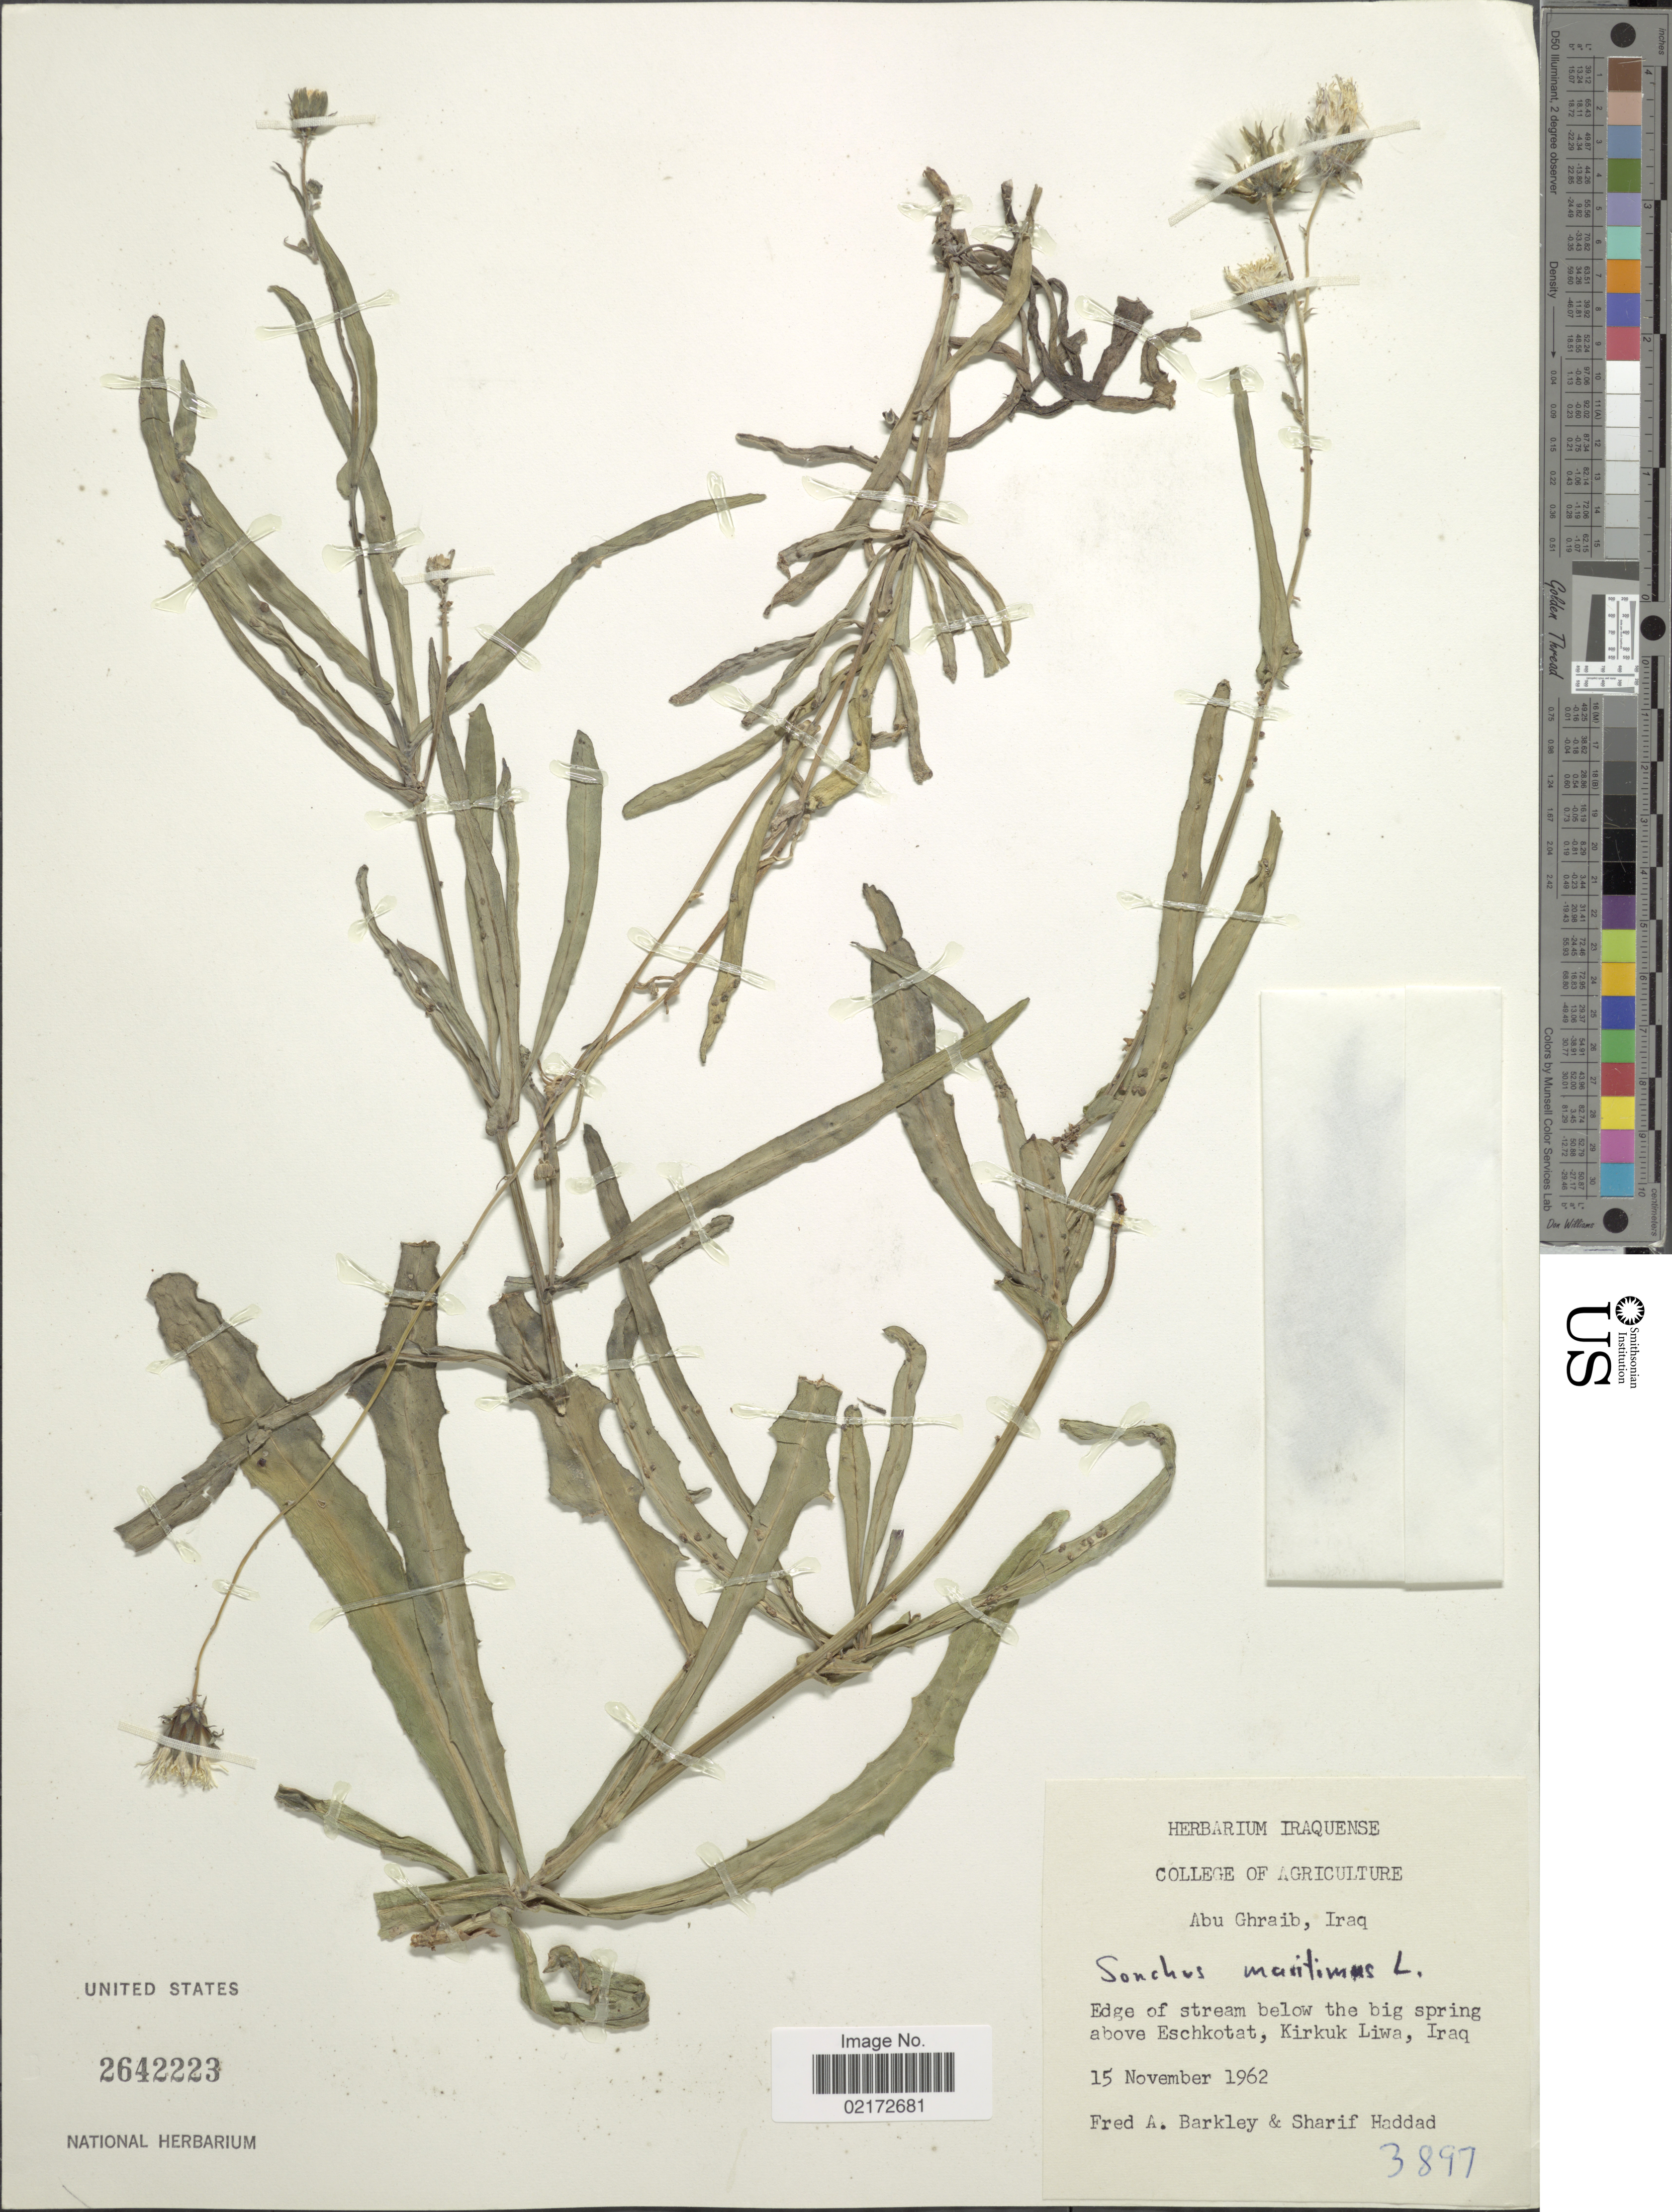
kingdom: Plantae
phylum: Tracheophyta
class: Magnoliopsida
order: Asterales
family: Asteraceae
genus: Sonchus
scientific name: Sonchus maritimus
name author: L.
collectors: F. A. Barkley & S. Haddad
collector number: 3897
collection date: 1962-11-15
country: Iraq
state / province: Kirkūk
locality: Abu Ghraib, Iraq. Edge of stream below the big spring above Enschkotat, Kirkuk Liwa, Iraq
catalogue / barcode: US 2642223